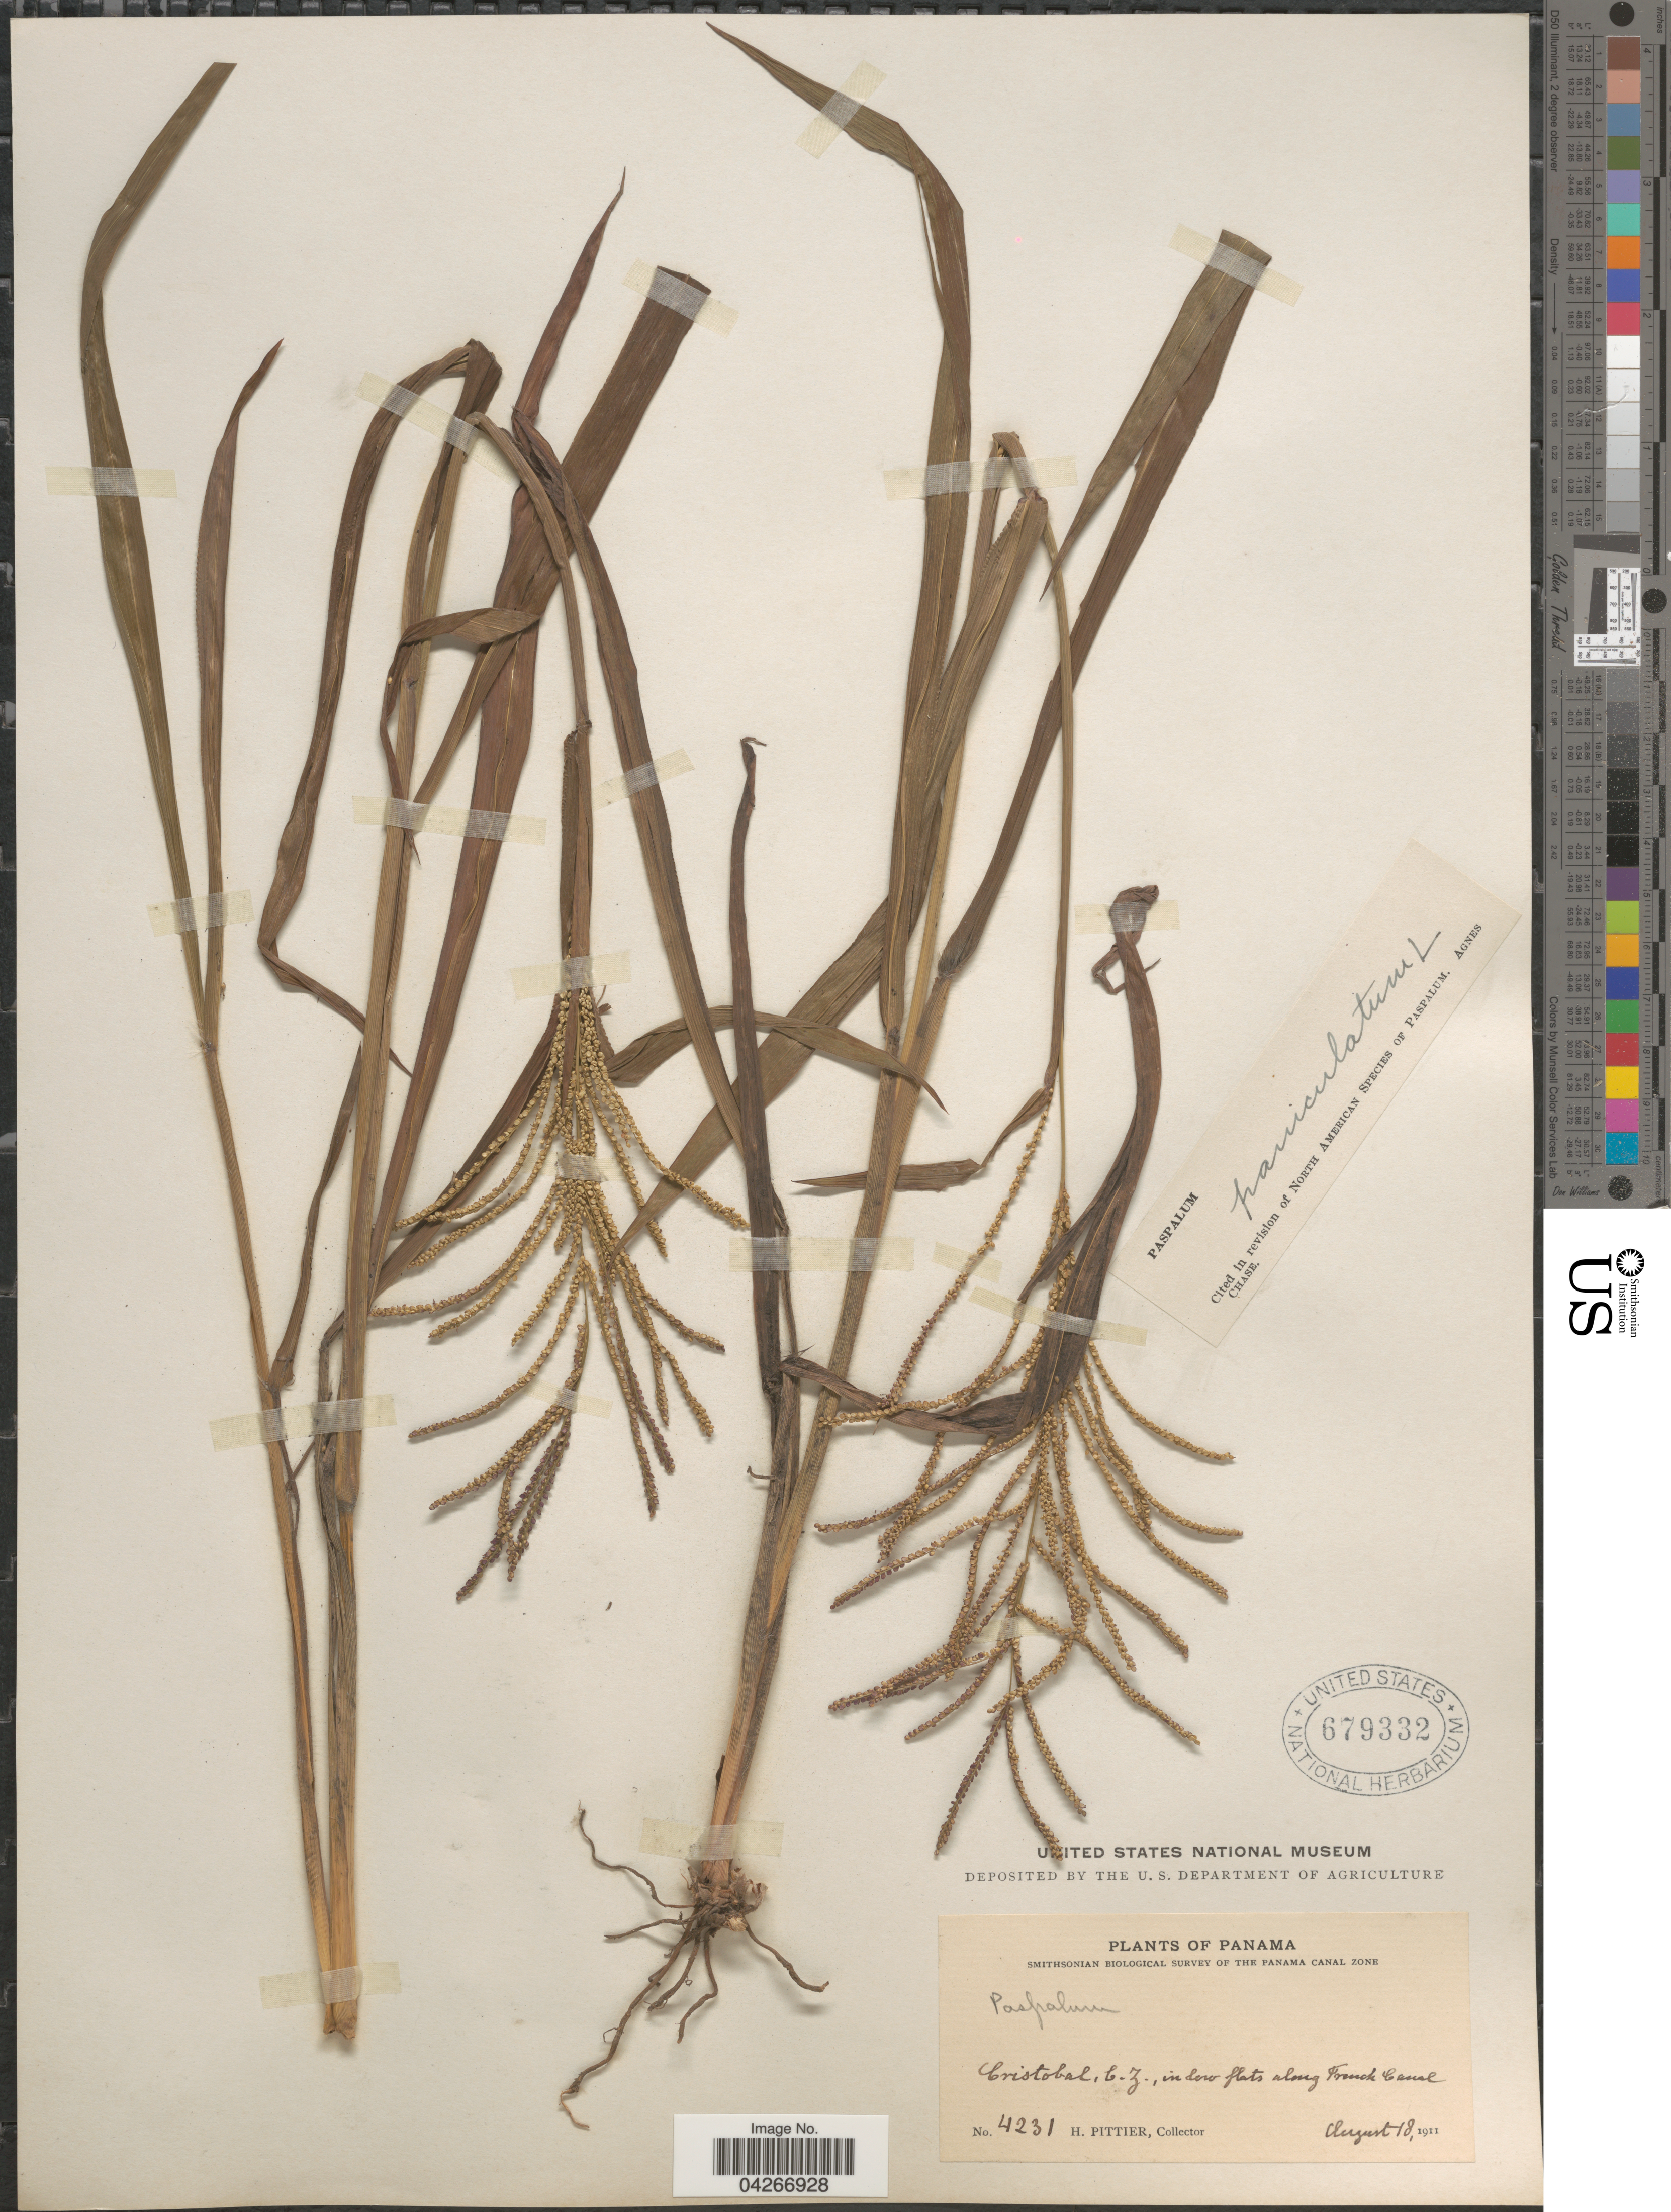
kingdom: Plantae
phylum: Tracheophyta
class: Liliopsida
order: Poales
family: Poaceae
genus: Paspalum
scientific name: Paspalum paniculatum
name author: L.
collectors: H. F. Pittier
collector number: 4231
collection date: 1911-08-18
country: Panama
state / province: Colón / Panamá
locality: Smithsonian Biological Survey of the Panama Canal Zone. Cristobal, C. Z., in low flats along French Canal.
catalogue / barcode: US 679332